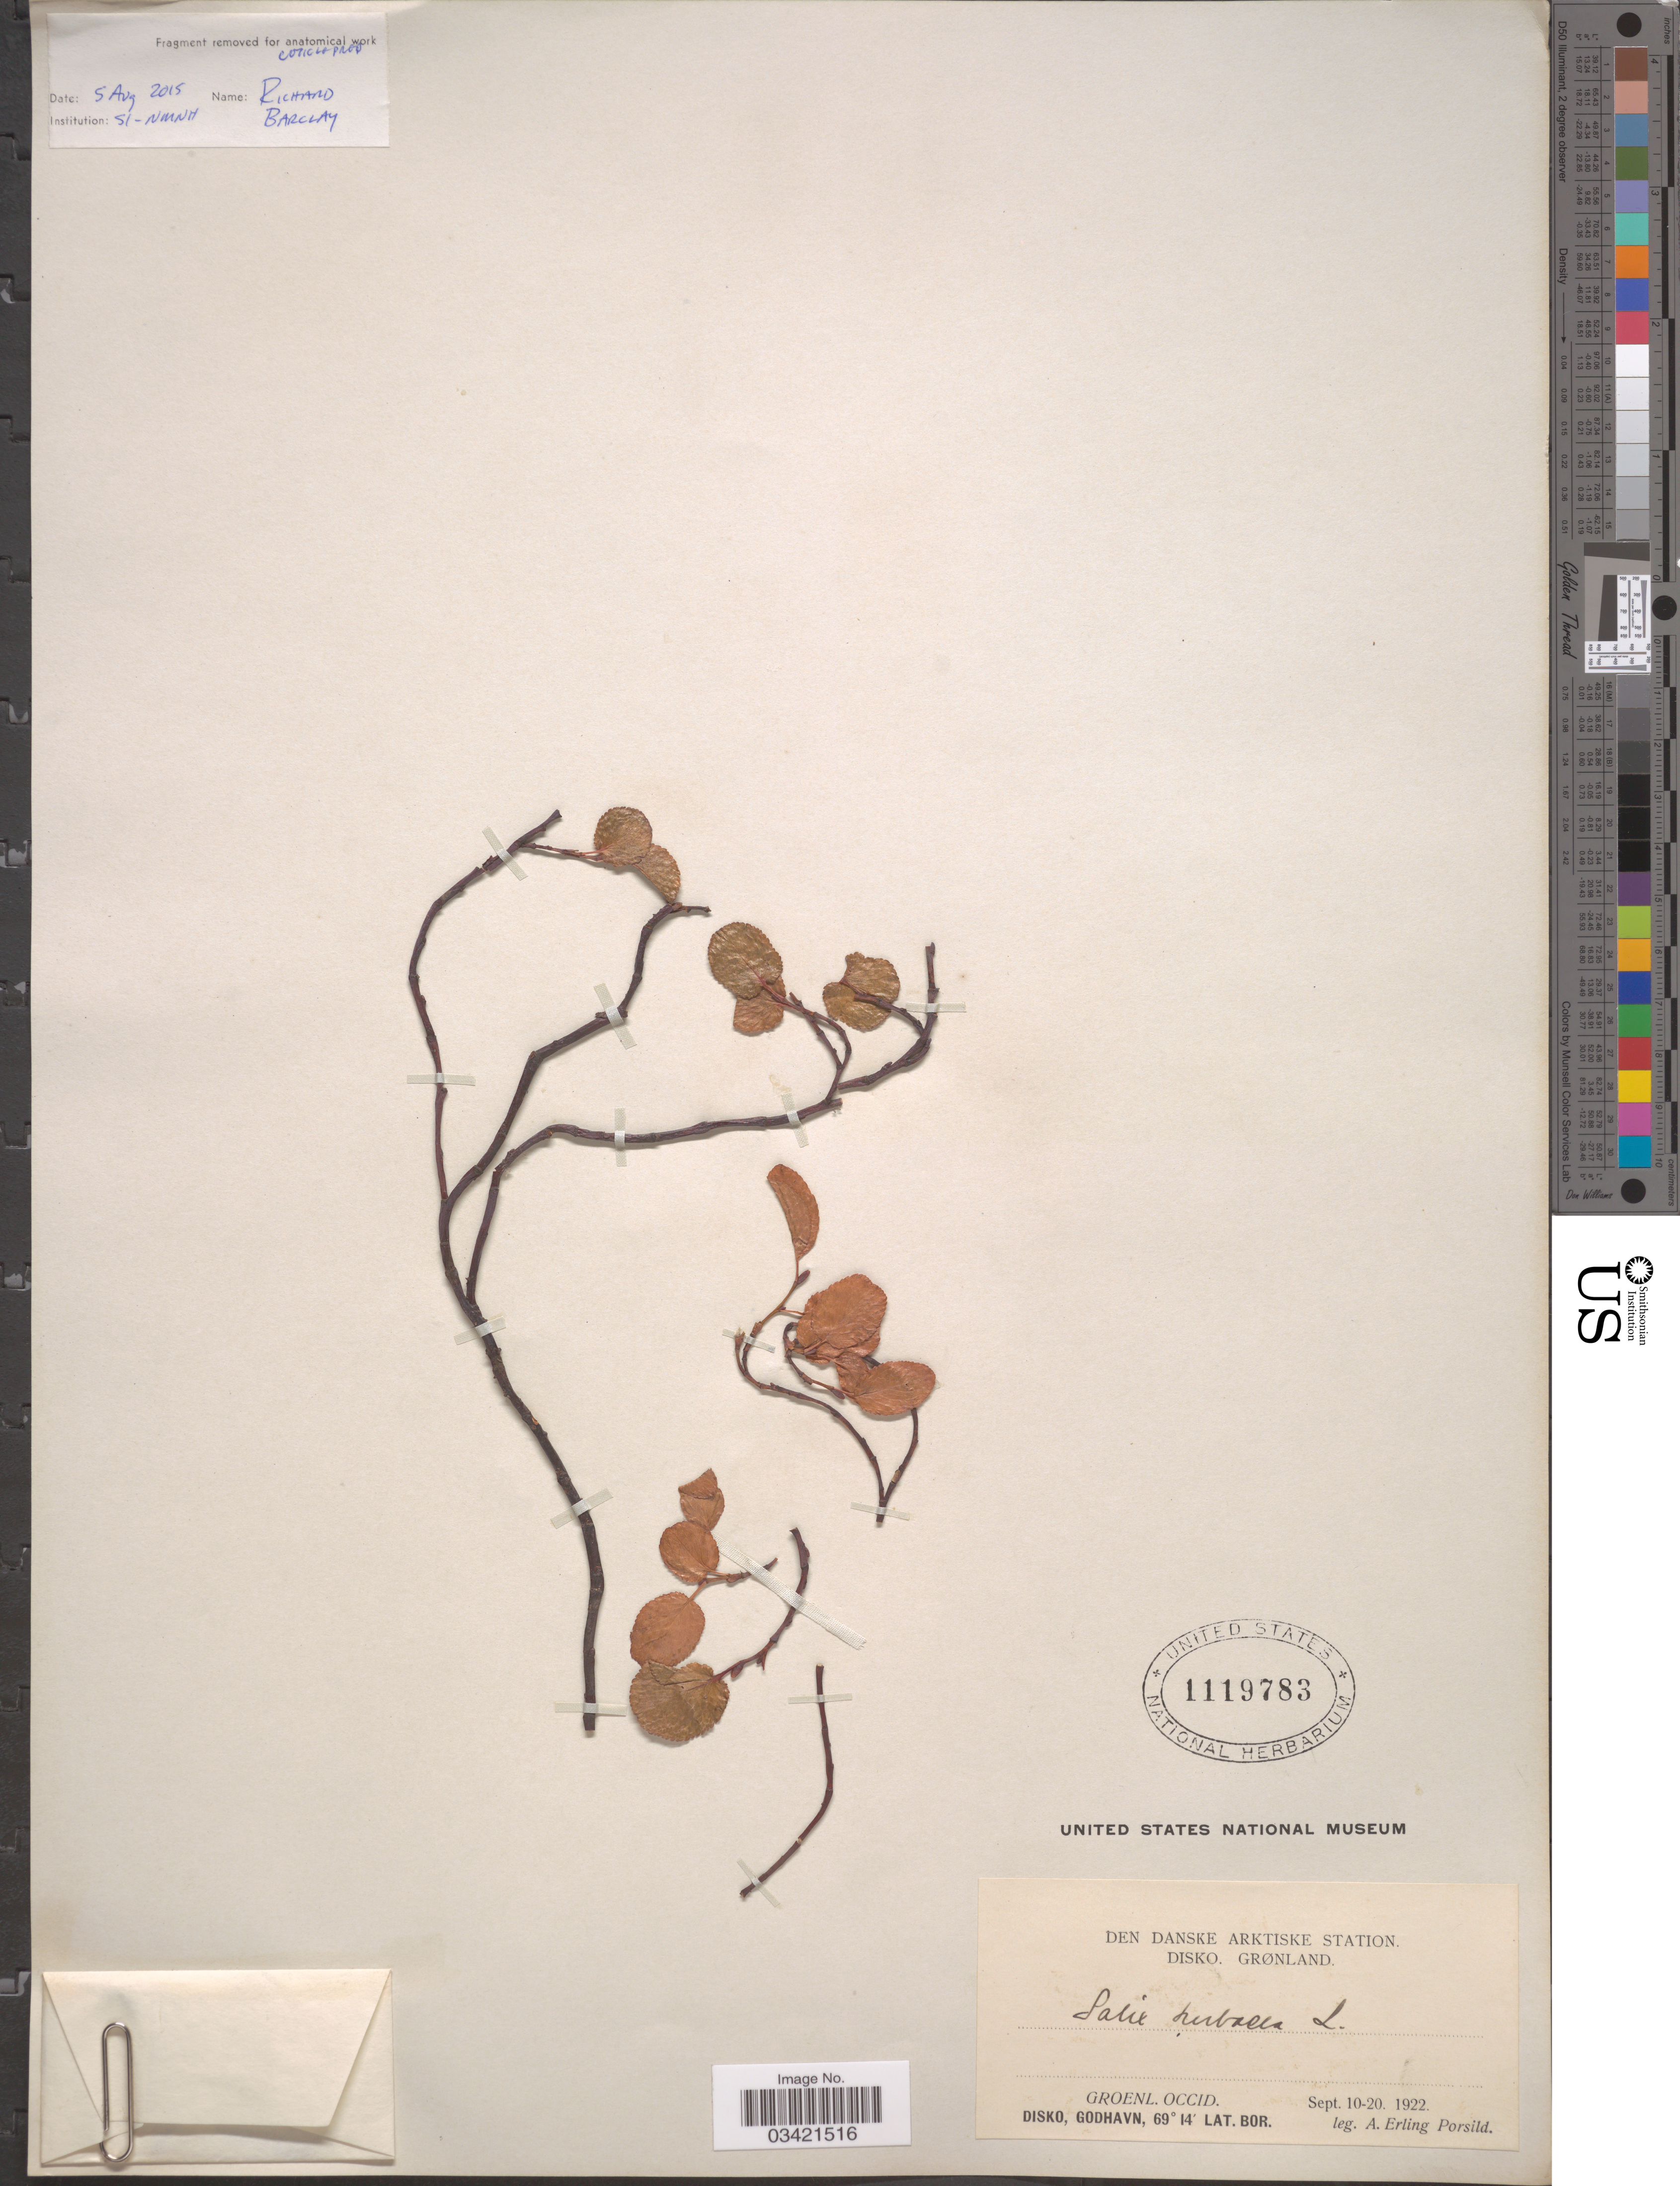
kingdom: Plantae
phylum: Tracheophyta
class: Magnoliopsida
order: Malpighiales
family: Salicaceae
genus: Salix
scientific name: Salix herbacea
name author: L.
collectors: A. E. Porsild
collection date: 1922-09-10/1922-09-20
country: Greenland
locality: Den Danske Arktiske Station. Disko. Grønland. Groenl. Occid. Disko, Godhavn.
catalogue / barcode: US 1119783